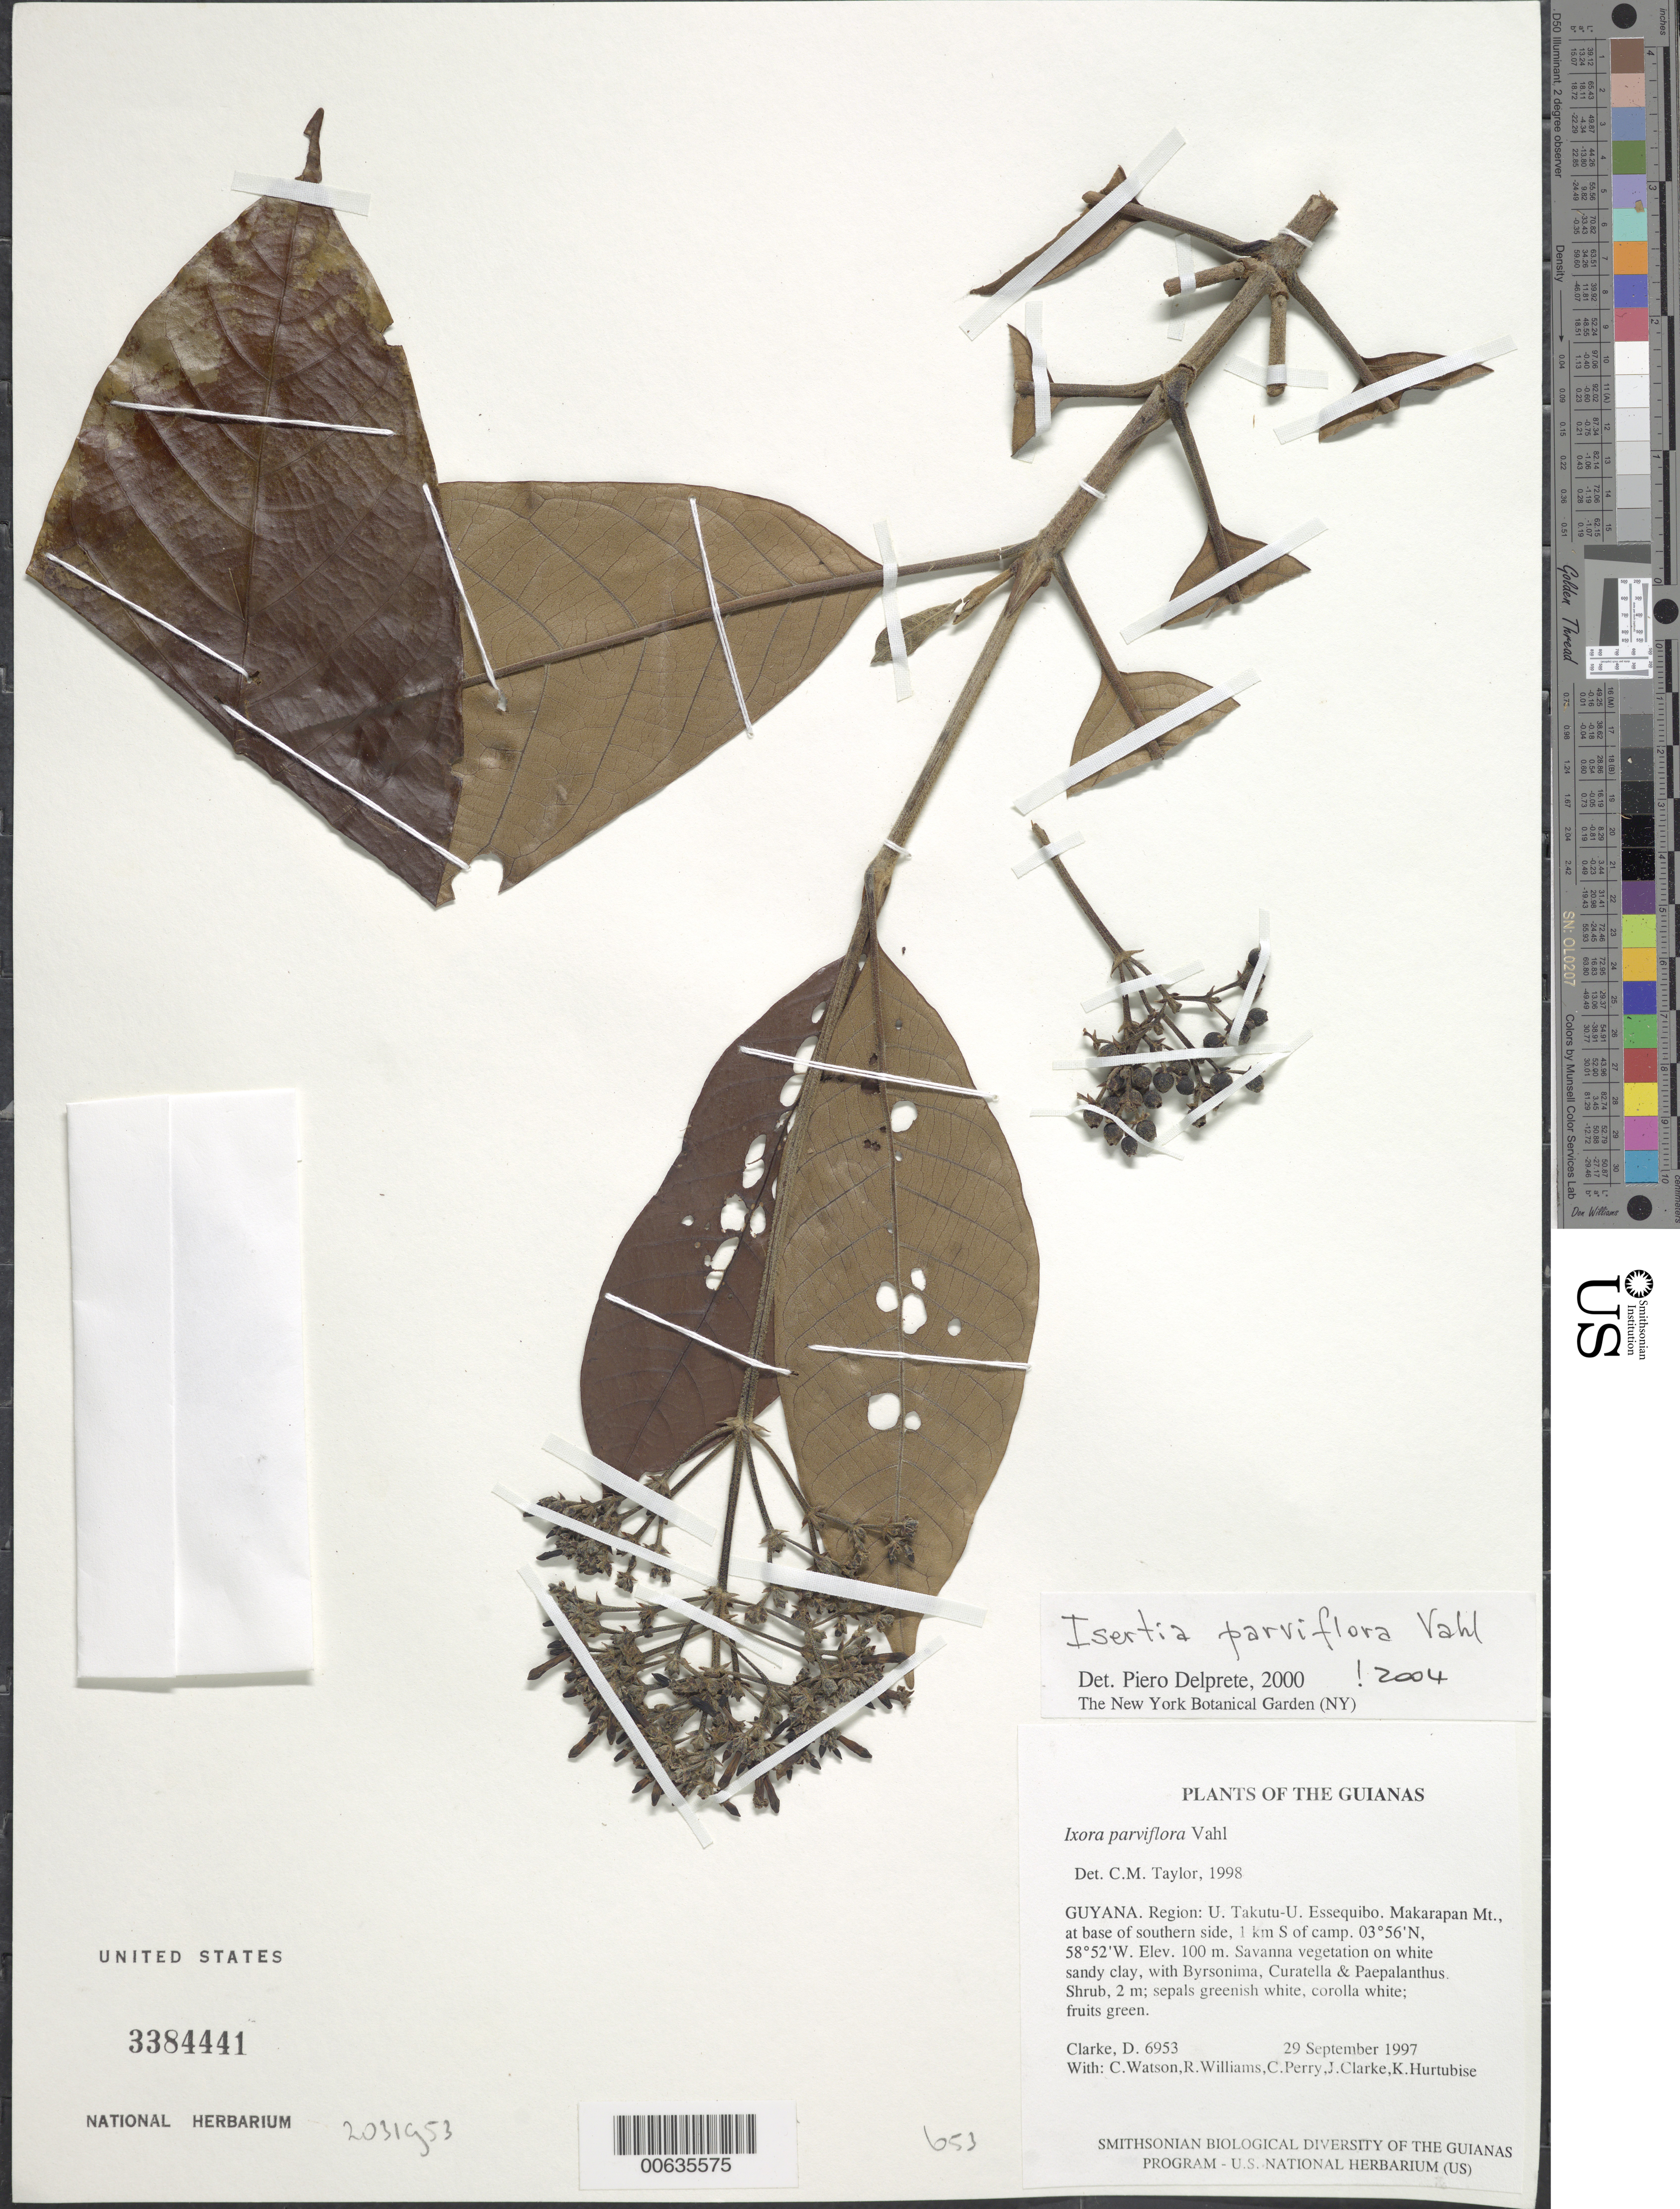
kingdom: Plantae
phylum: Tracheophyta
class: Magnoliopsida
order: Gentianales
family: Rubiaceae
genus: Isertia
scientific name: Isertia parviflora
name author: Vahl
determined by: Delprete, P. G., Herb. de Guyane Cay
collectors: H. D. Clarke, C. Watson, R. Williams, C. Perry, J. Clarke & K. Hurtubise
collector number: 6953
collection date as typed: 29 September 1997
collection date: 1997-09-29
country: Guyana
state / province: U. Takutu-U. Essequibo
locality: Makarapan Mt., at base of southern side, 1 km S of camp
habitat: Savanna vegetation on white sandy clay, with Byrsonima, Curatella & Paepalanthus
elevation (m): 100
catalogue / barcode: US 3384441